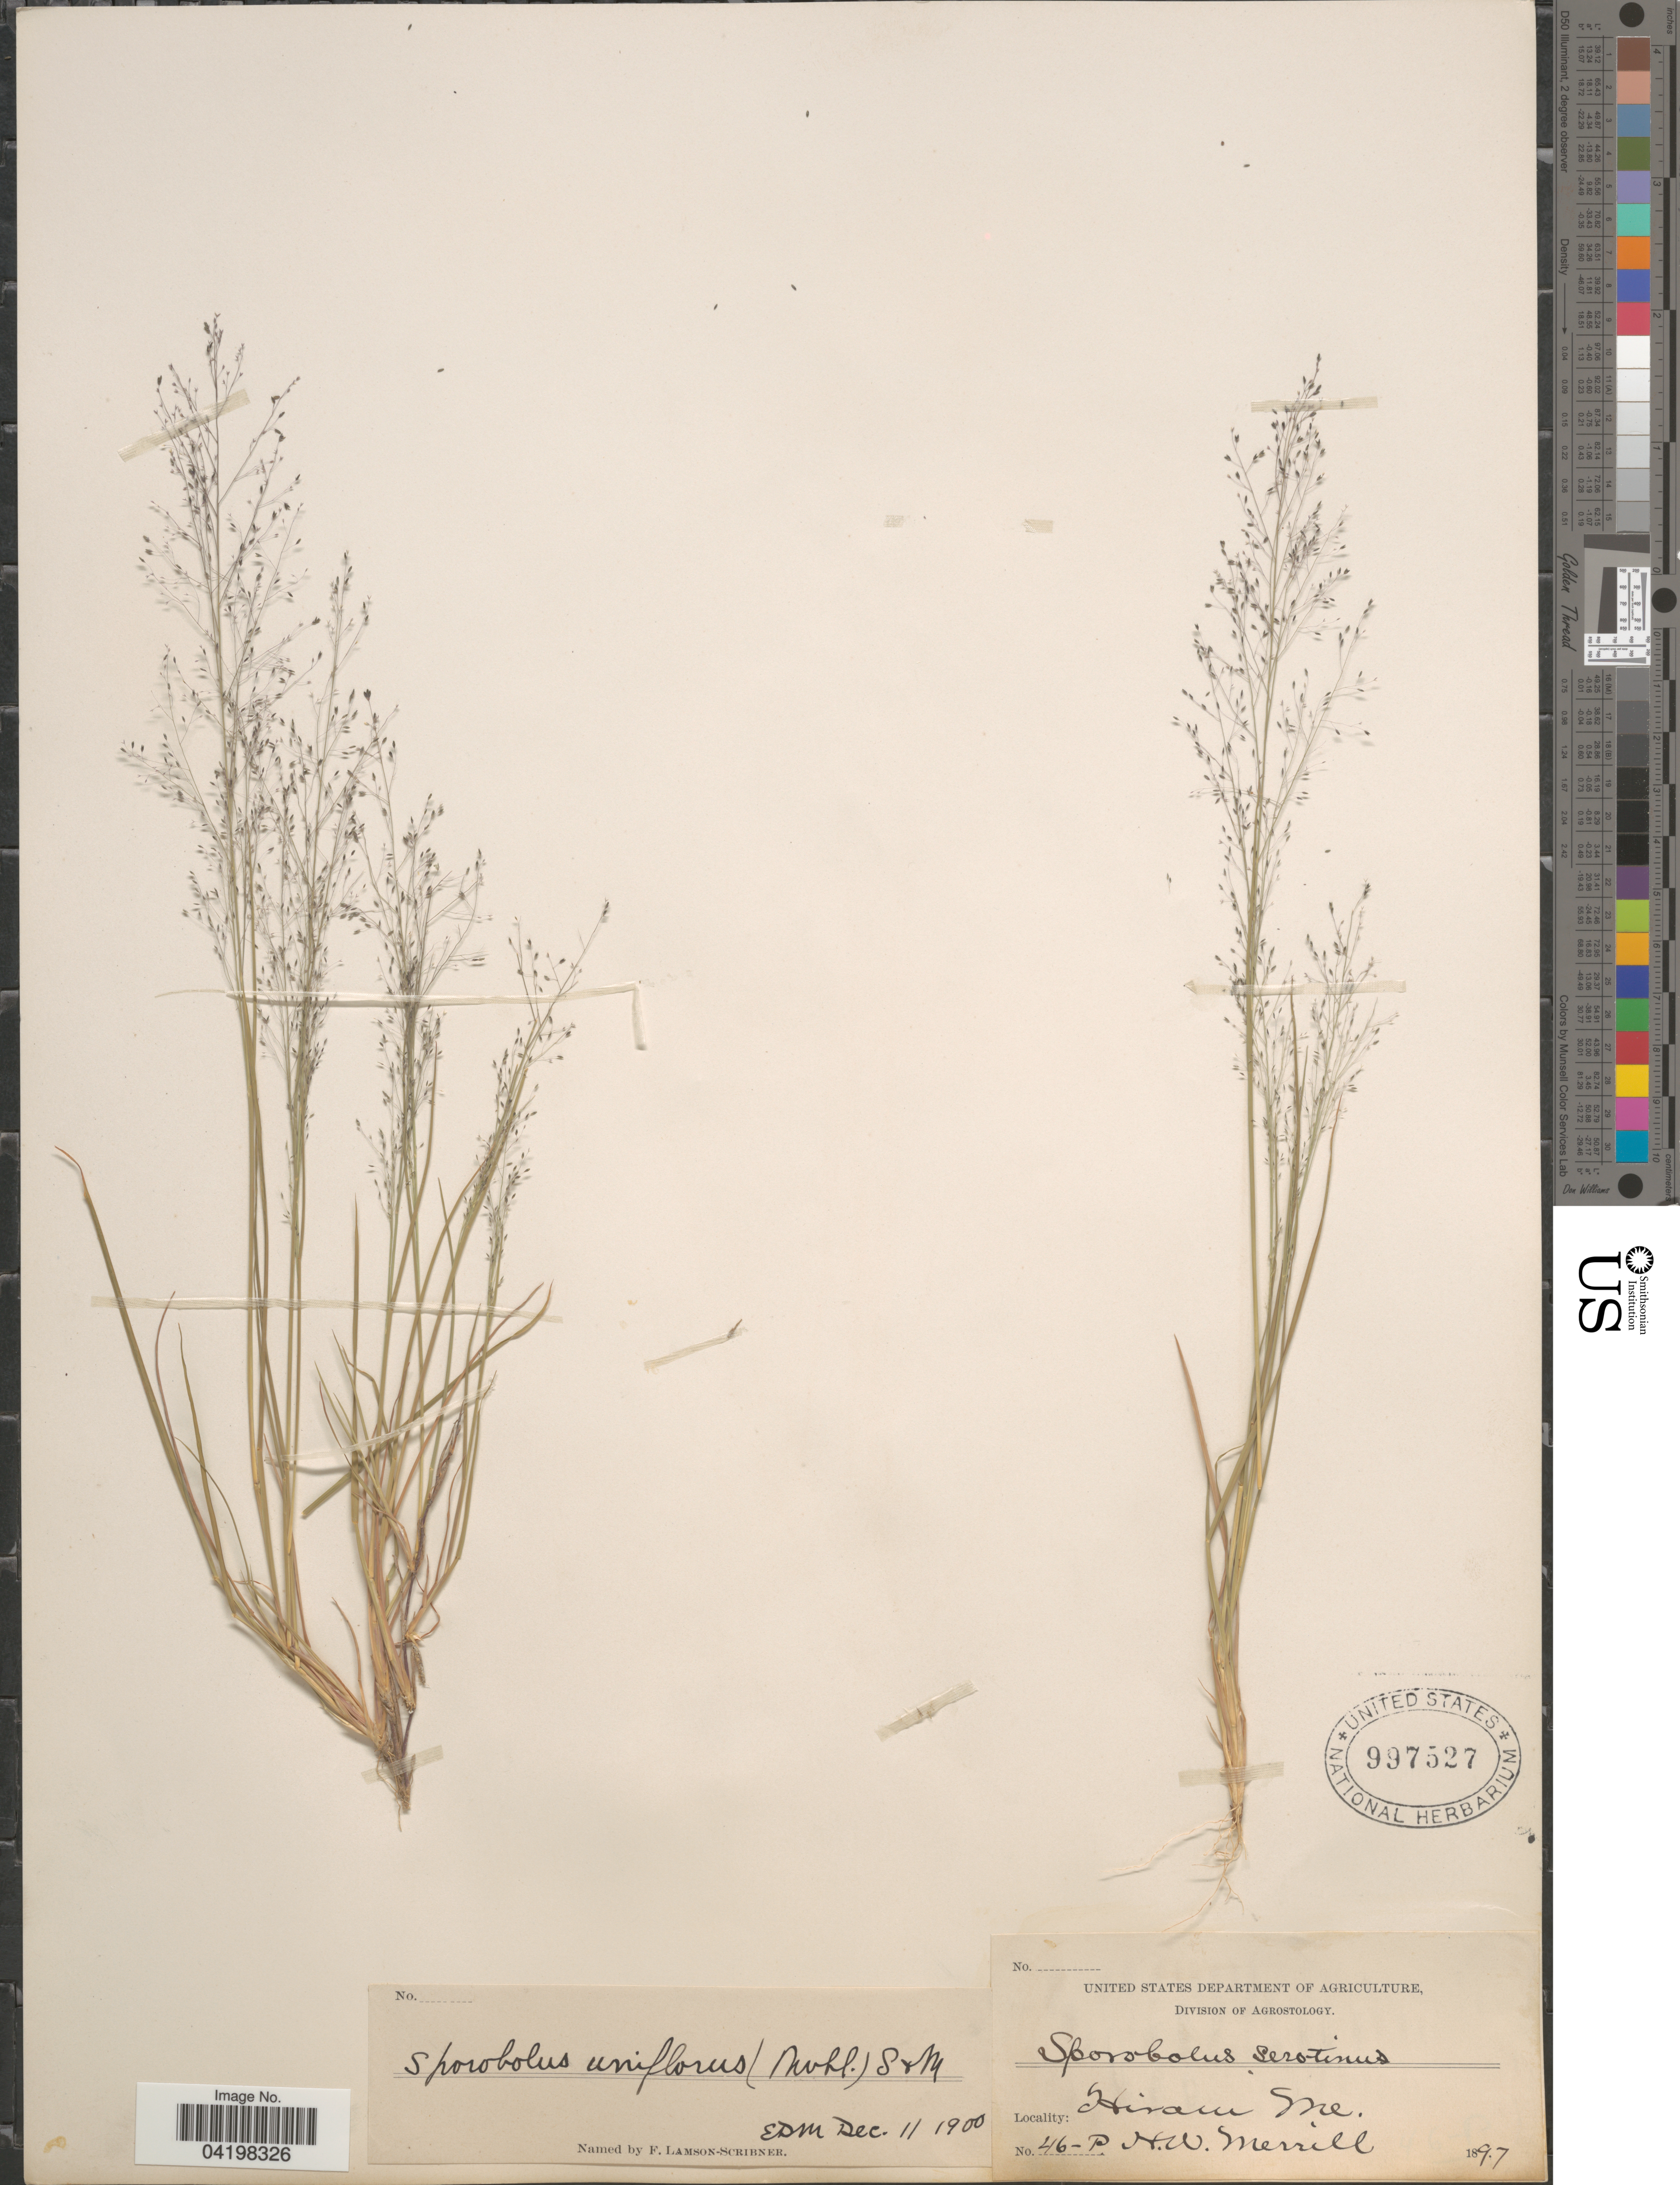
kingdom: Plantae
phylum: Tracheophyta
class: Liliopsida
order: Poales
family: Poaceae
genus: Muhlenbergia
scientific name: Muhlenbergia uniflora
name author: (Muhl.) Fernald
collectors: H. Merrill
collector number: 46-P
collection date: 1897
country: United States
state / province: Maine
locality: Hiram.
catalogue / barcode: US 997527